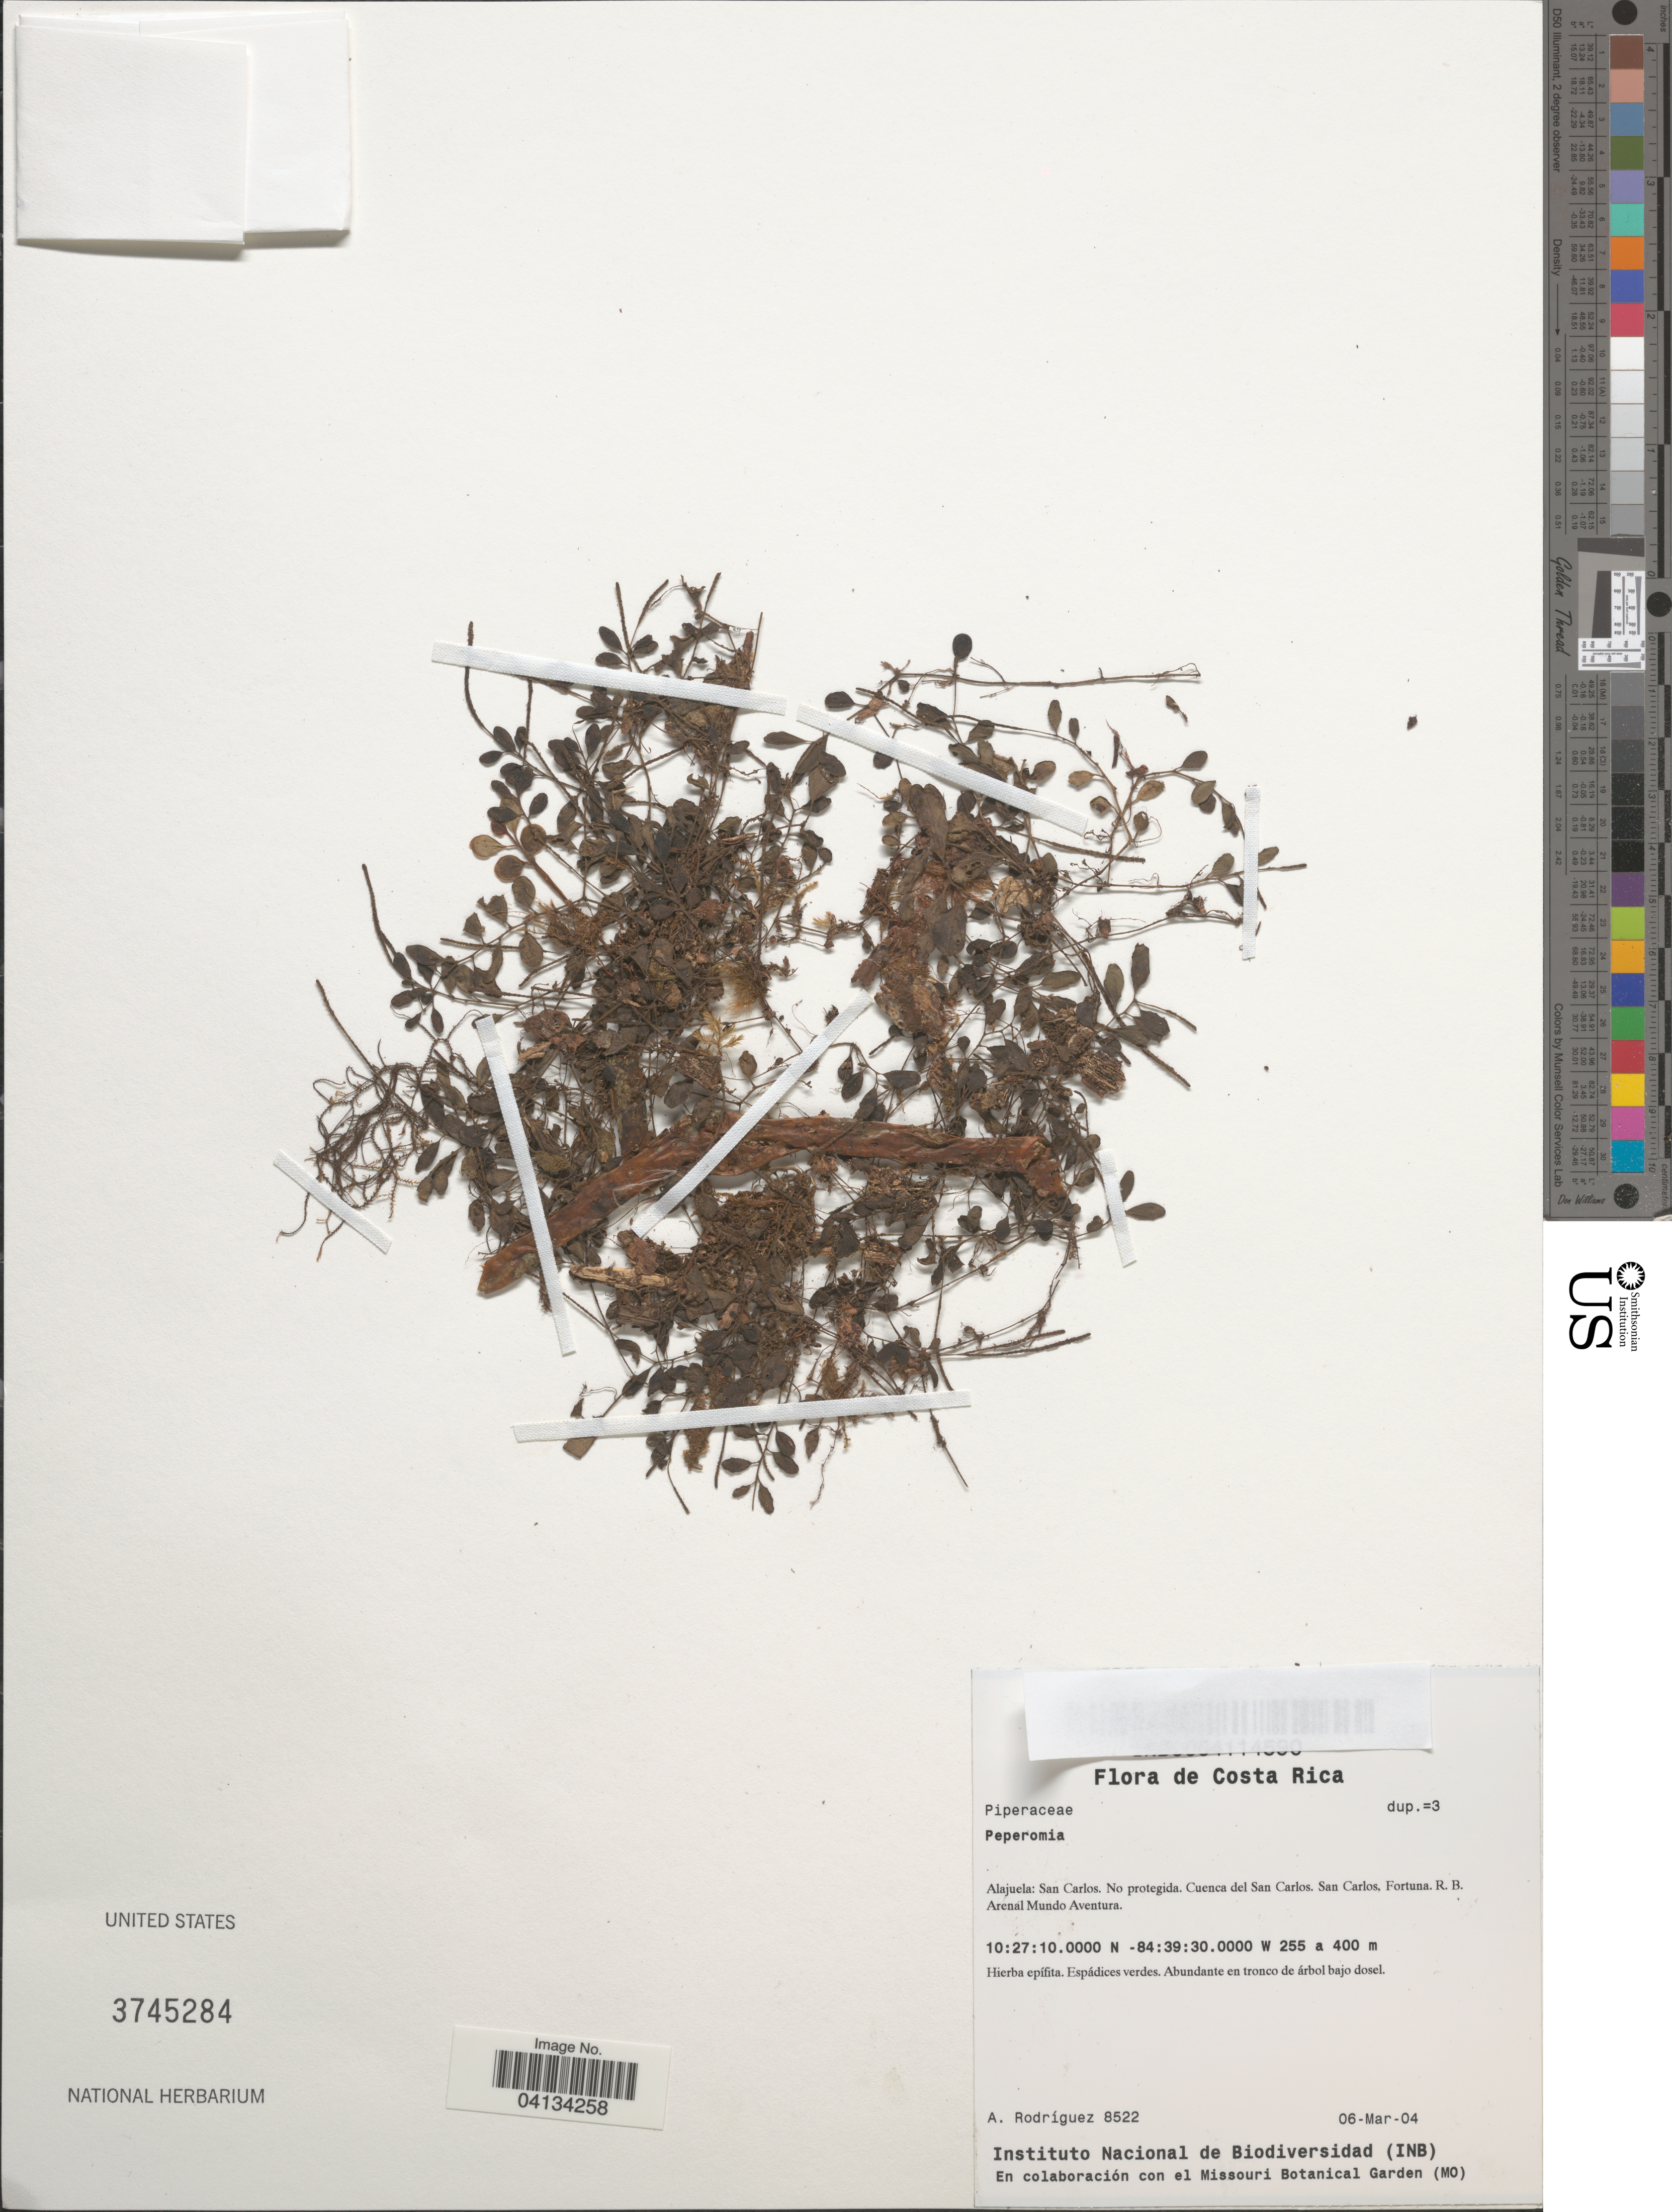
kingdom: Plantae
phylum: Tracheophyta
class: Magnoliopsida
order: Piperales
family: Piperaceae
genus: Peperomia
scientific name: Peperomia matlalucaensis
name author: C. DC.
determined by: Jiménez, José Estaban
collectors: A. Rodríguez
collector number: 8522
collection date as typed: Transcribed d/m/y: 6/3/4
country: Costa Rica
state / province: Alajuela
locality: San Carlos. No protegida. Cuenca del San Carlos. San Carlos, Fortuna. R. B. Arenal Mundo Aventura.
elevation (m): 255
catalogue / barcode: US 3745284